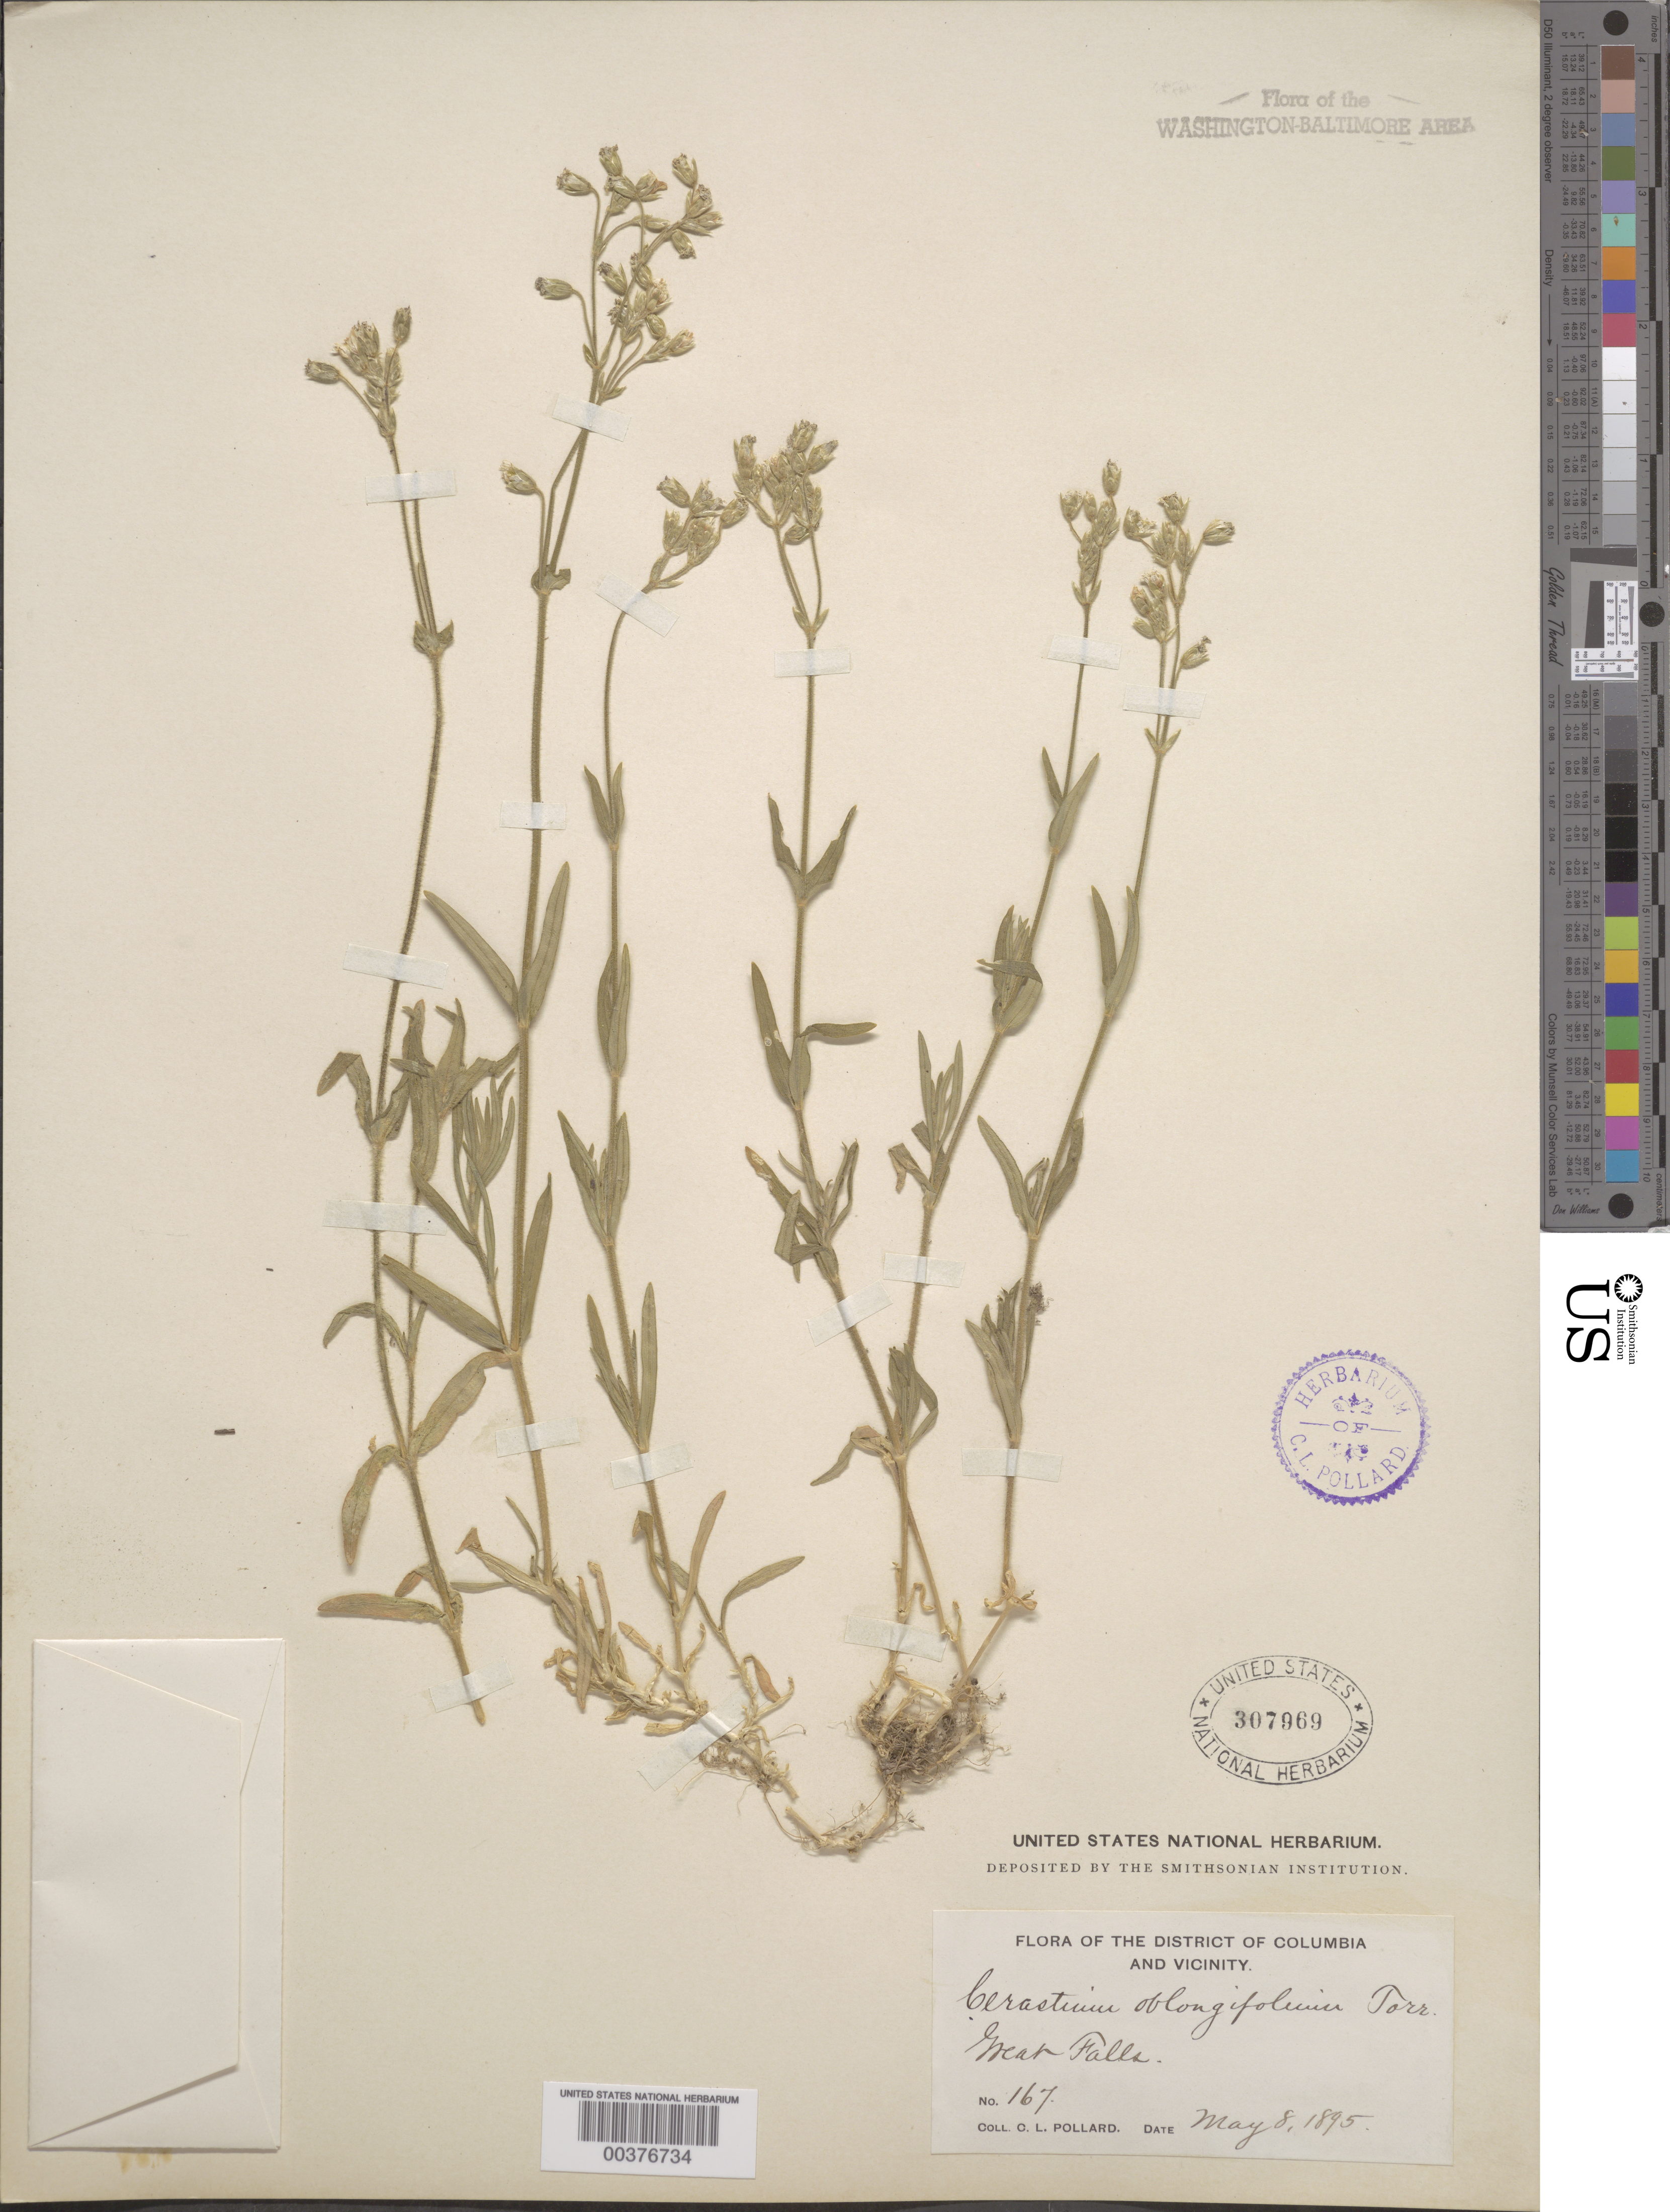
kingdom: Plantae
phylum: Tracheophyta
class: Magnoliopsida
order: Caryophyllales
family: Caryophyllaceae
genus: Cerastium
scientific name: Cerastium arvense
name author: L.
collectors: C. L. Pollard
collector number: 167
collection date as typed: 08 May 1895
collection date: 1895-05-08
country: United States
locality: Great Falls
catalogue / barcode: US 307969